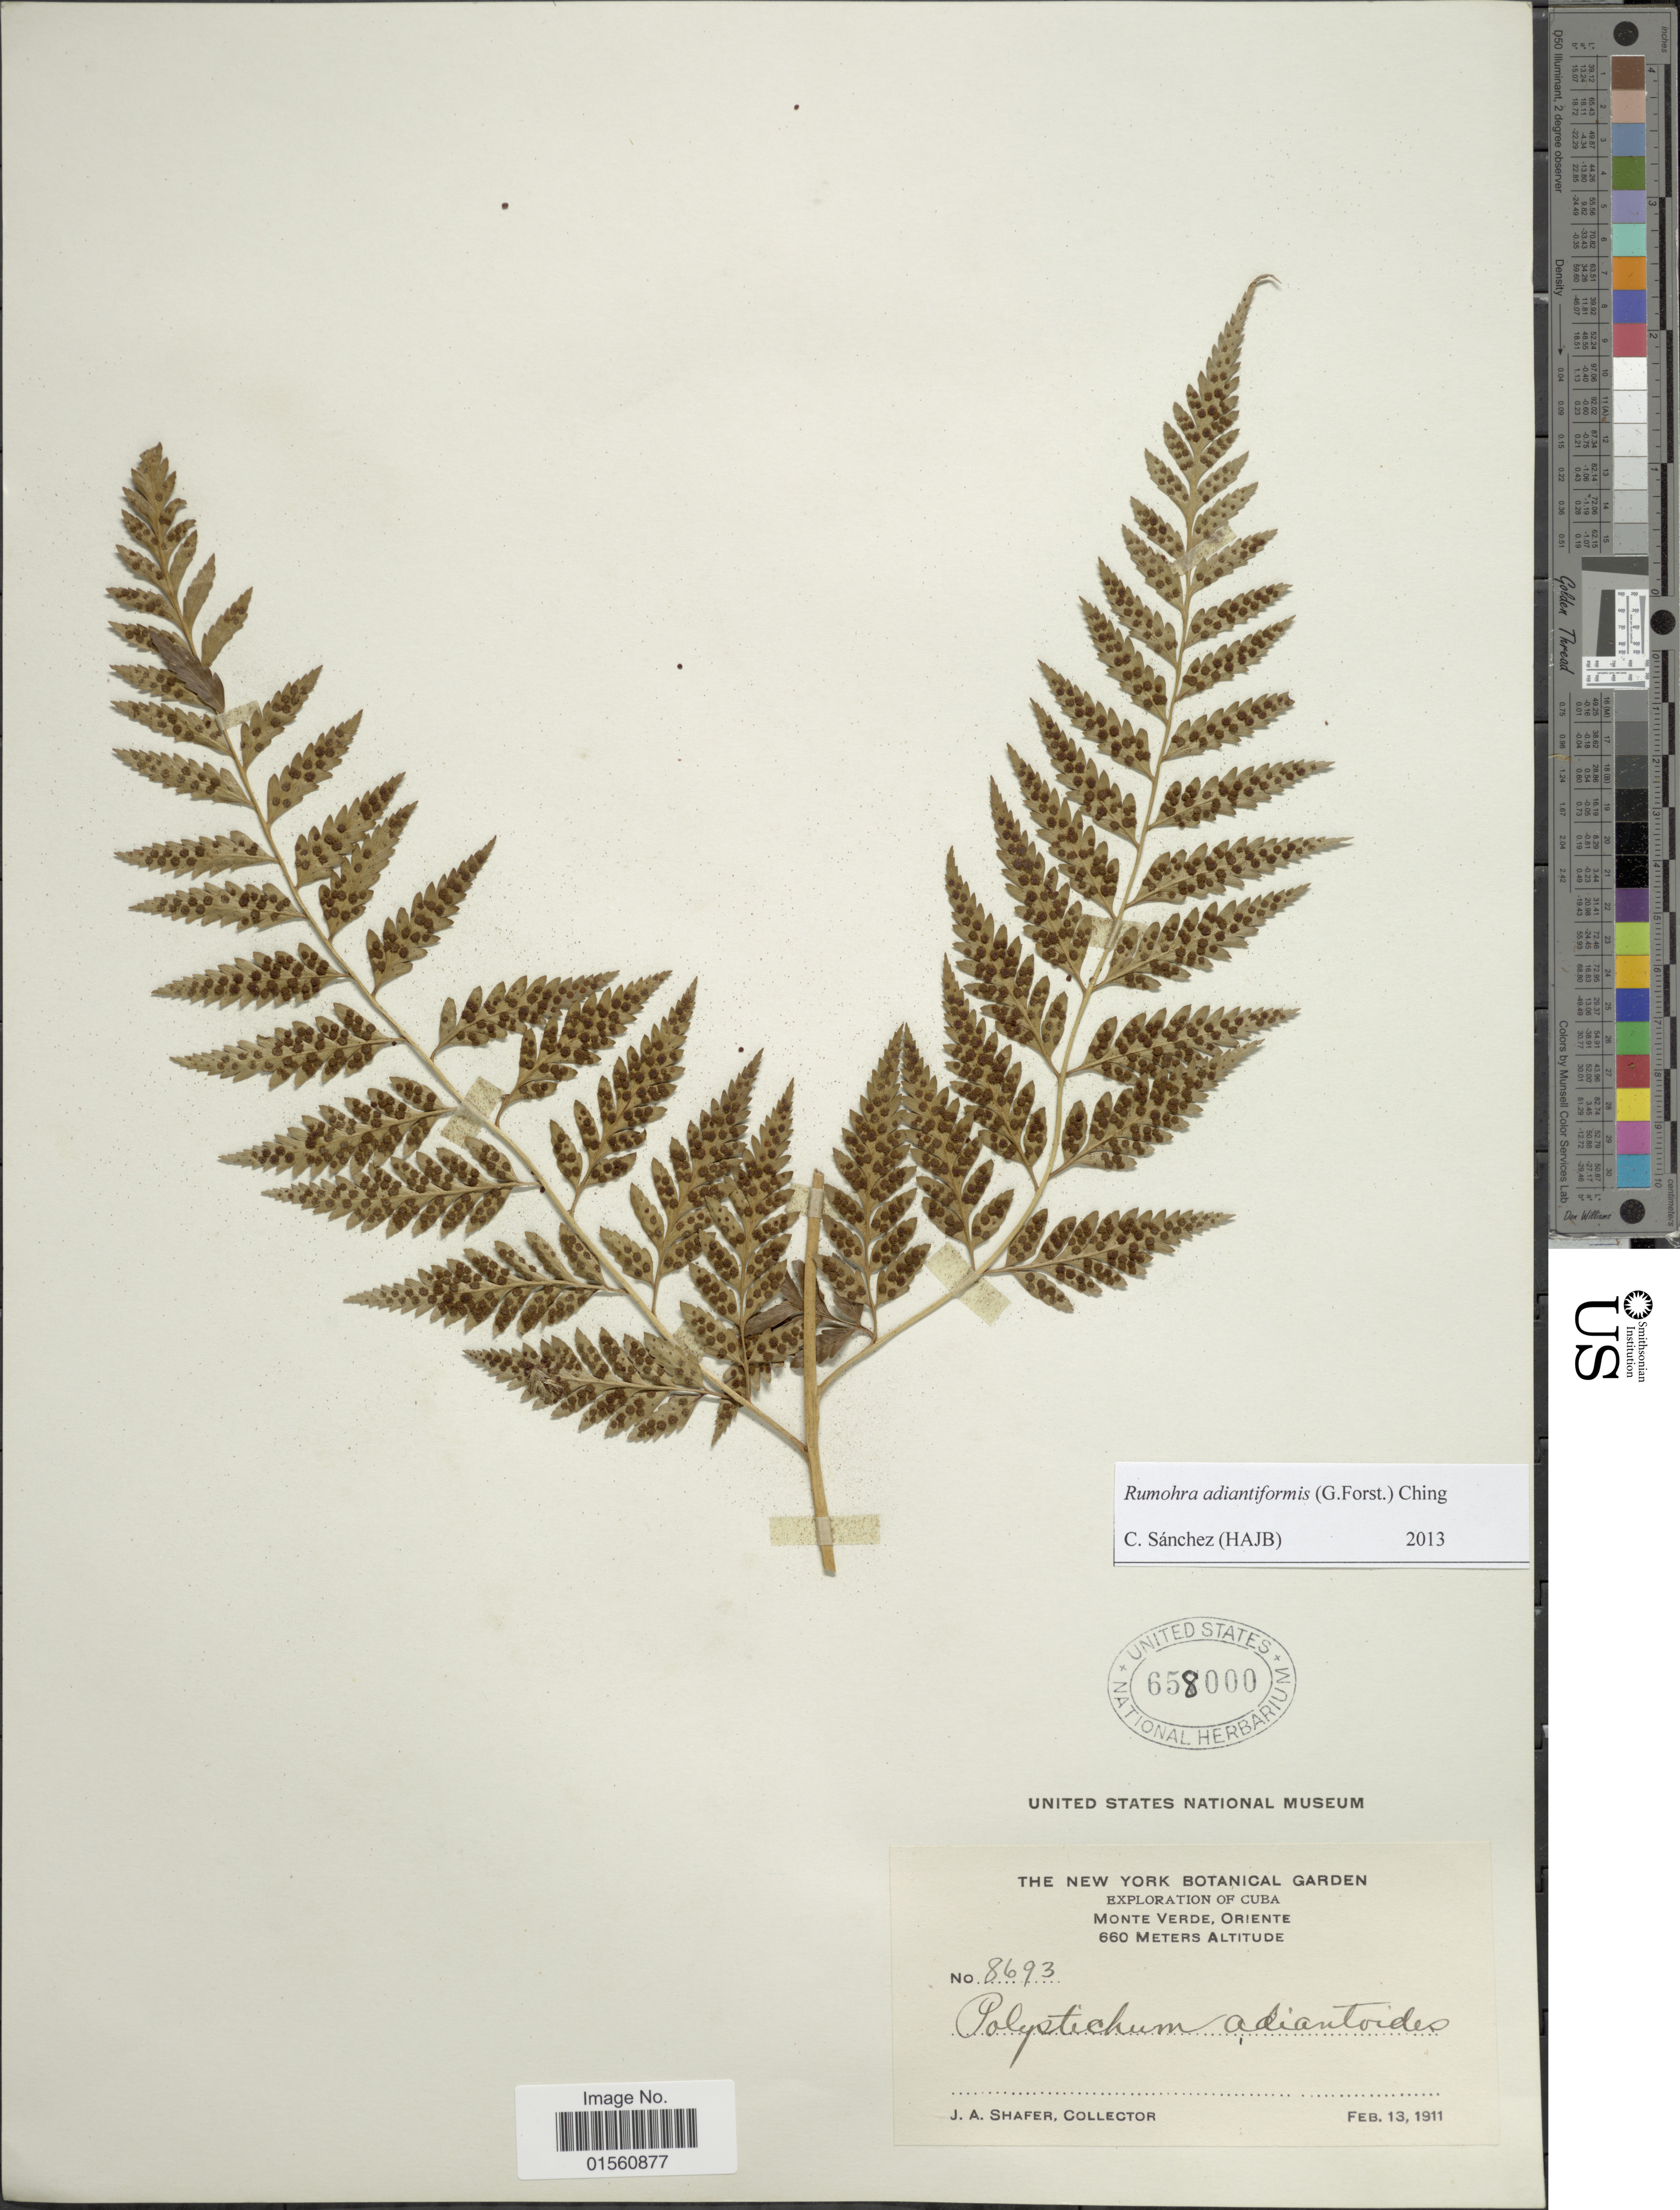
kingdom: Plantae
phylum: Tracheophyta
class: Polypodiopsida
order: Polypodiales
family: Dryopteridaceae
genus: Rumohra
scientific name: Rumohra adiantiformis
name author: (G. Forst.) Ching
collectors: J. A. Shafer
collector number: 8693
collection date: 1911-02-13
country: Cuba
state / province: Oriente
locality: Monte Verde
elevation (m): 660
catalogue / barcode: US 658000